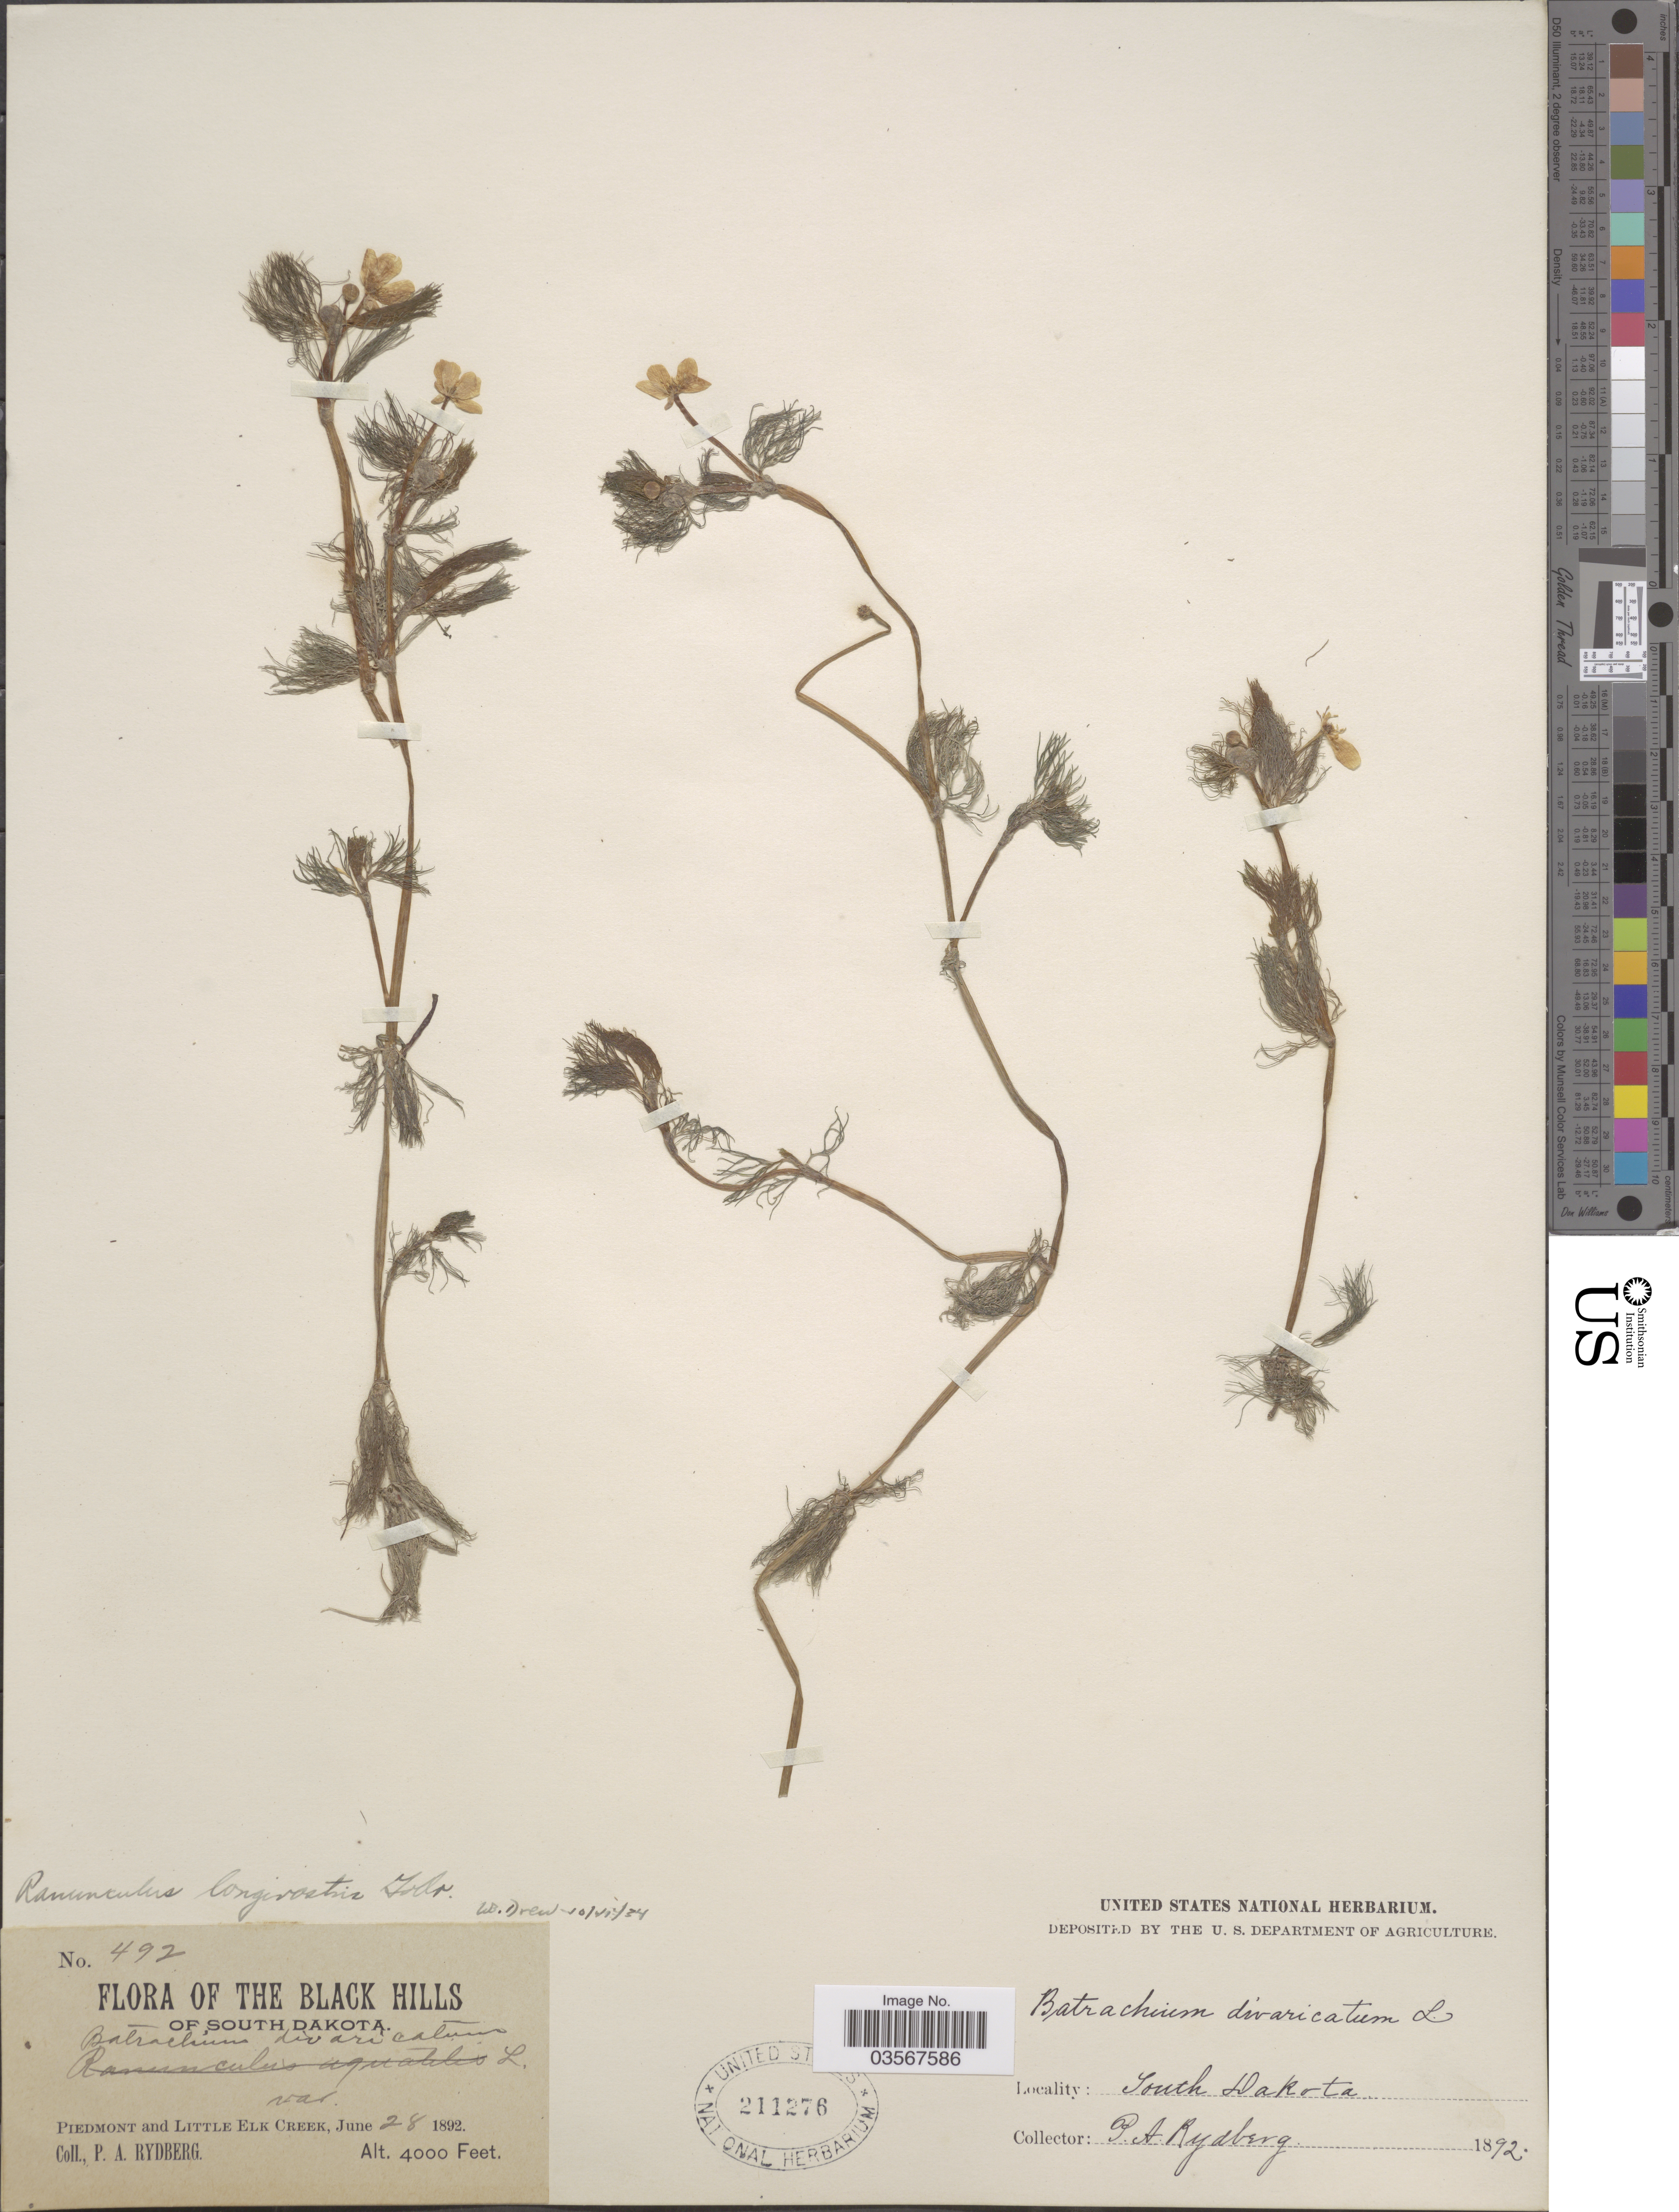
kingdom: Plantae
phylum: Tracheophyta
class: Magnoliopsida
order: Ranunculales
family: Ranunculaceae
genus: Ranunculus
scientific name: Ranunculus longirostris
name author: Godr.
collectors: P. A. Rydberg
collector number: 492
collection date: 1892-06-28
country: United States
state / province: South Dakota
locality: The Black Hills of South Dakota. Piedmont and Little Elk Creek.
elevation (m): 1219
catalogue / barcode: US 211276